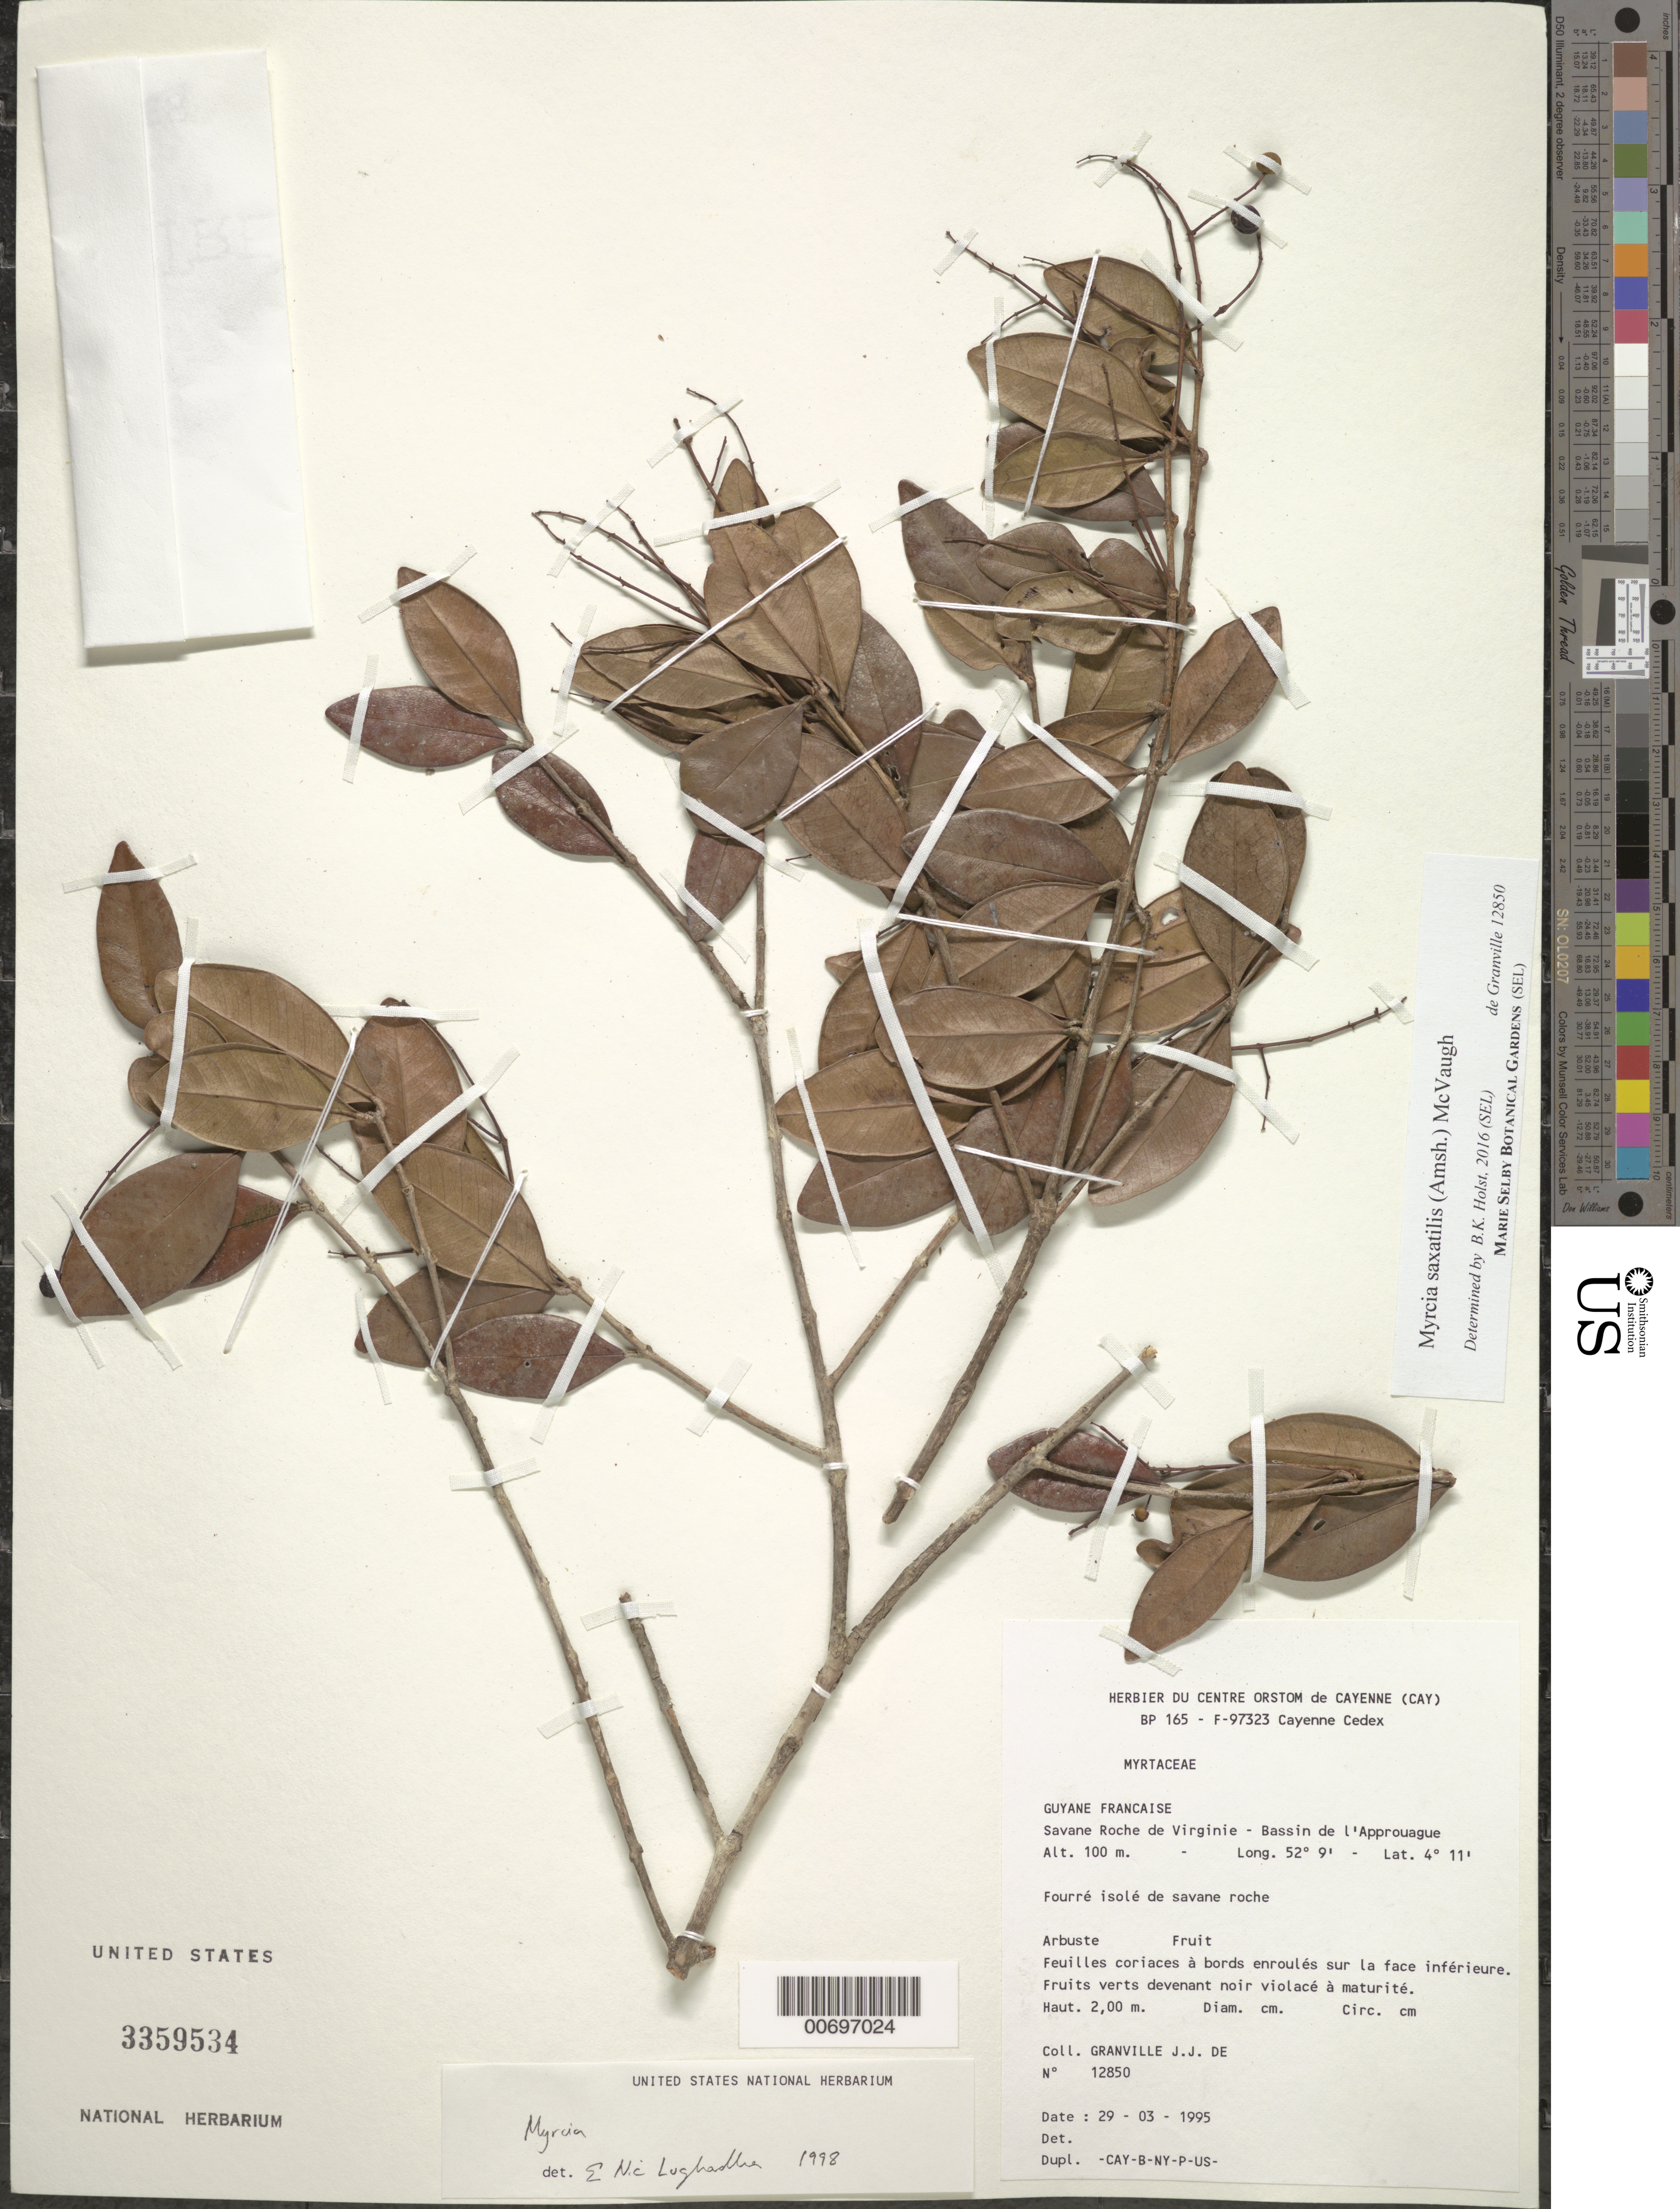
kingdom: Plantae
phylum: Tracheophyta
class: Magnoliopsida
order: Myrtales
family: Myrtaceae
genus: Myrcia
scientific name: Myrcia saxatilis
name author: (Amshoff) McVaugh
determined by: Holst, Bruce K.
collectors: J.-J. de Granville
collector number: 12850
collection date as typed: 29-Mar-95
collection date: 1995-03-29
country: French Guiana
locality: Savane Roche de Virginie, Bassin de l'Approuague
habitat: Fourré isolé de savane roche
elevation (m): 100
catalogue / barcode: US 3359534